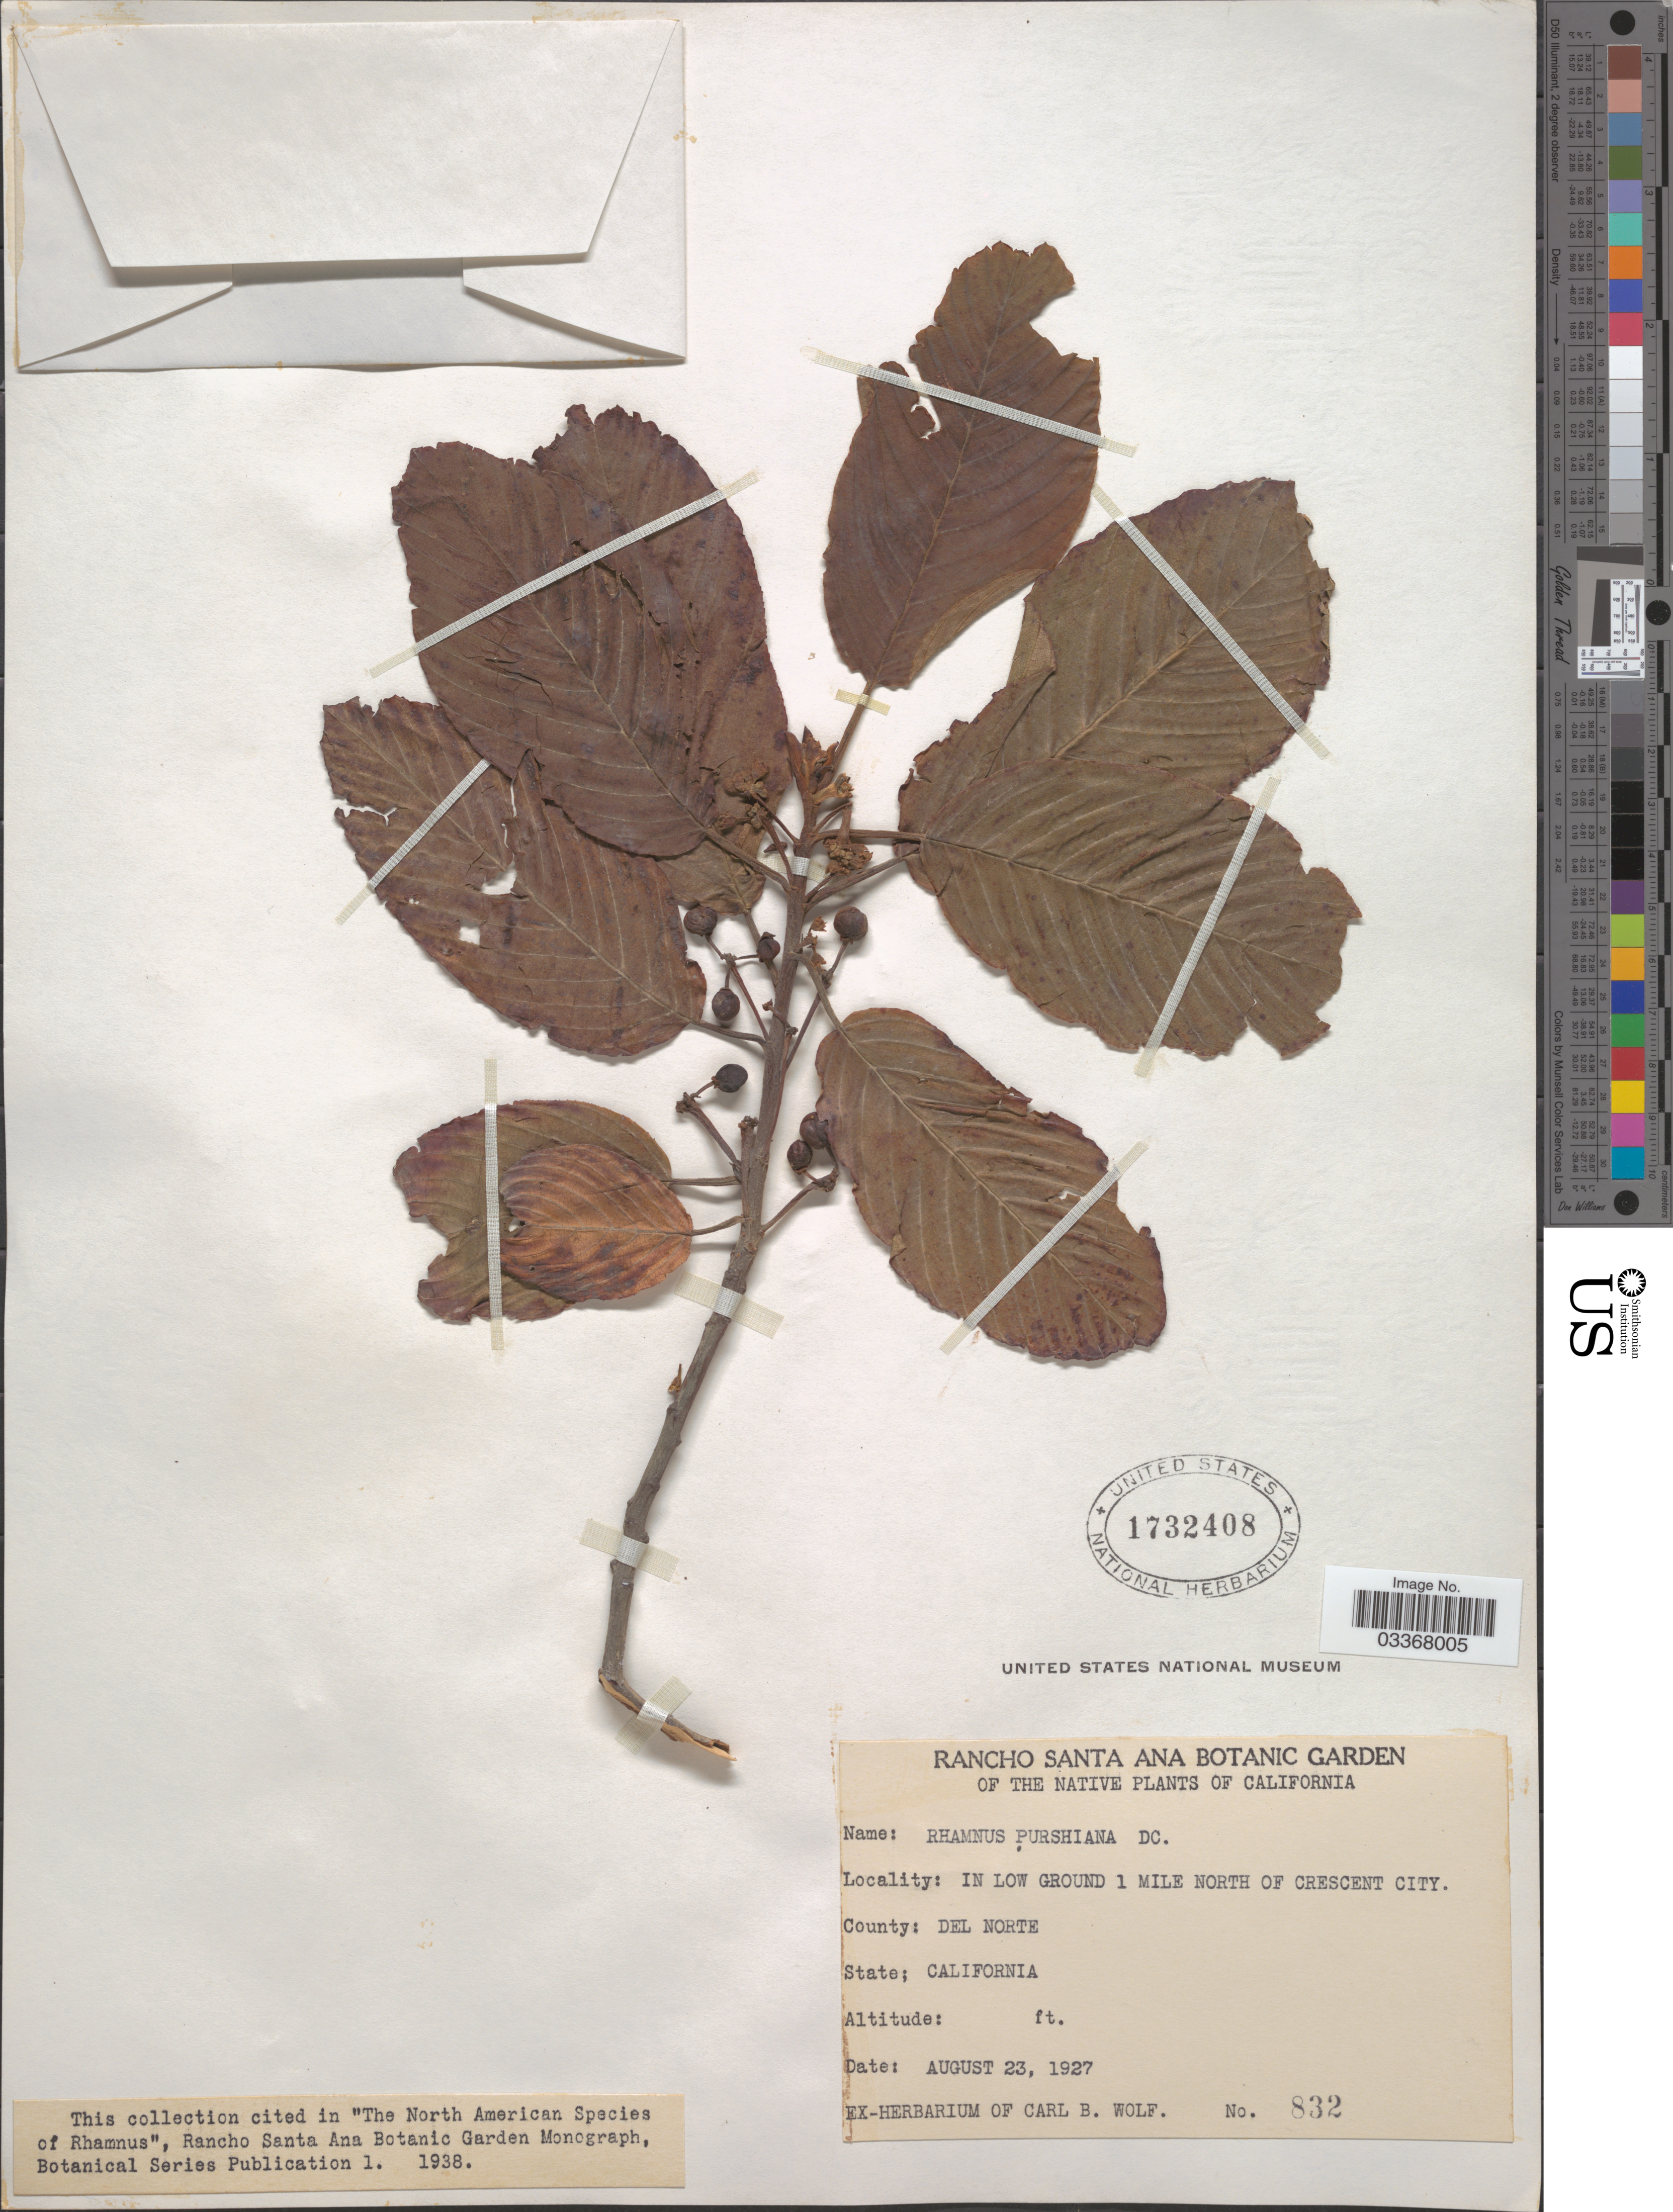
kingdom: Plantae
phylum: Tracheophyta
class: Magnoliopsida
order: Rosales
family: Rhamnaceae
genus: Frangula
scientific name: Frangula purshiana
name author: (DC.) A. Gray ex J.G. Cooper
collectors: ex herb. Carl B. Wolf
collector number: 832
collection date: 1927-08-23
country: United States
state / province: California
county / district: Del Norte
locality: In low ground 1 mile north of Crescent City, County: Del Norte.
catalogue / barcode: US 1732408